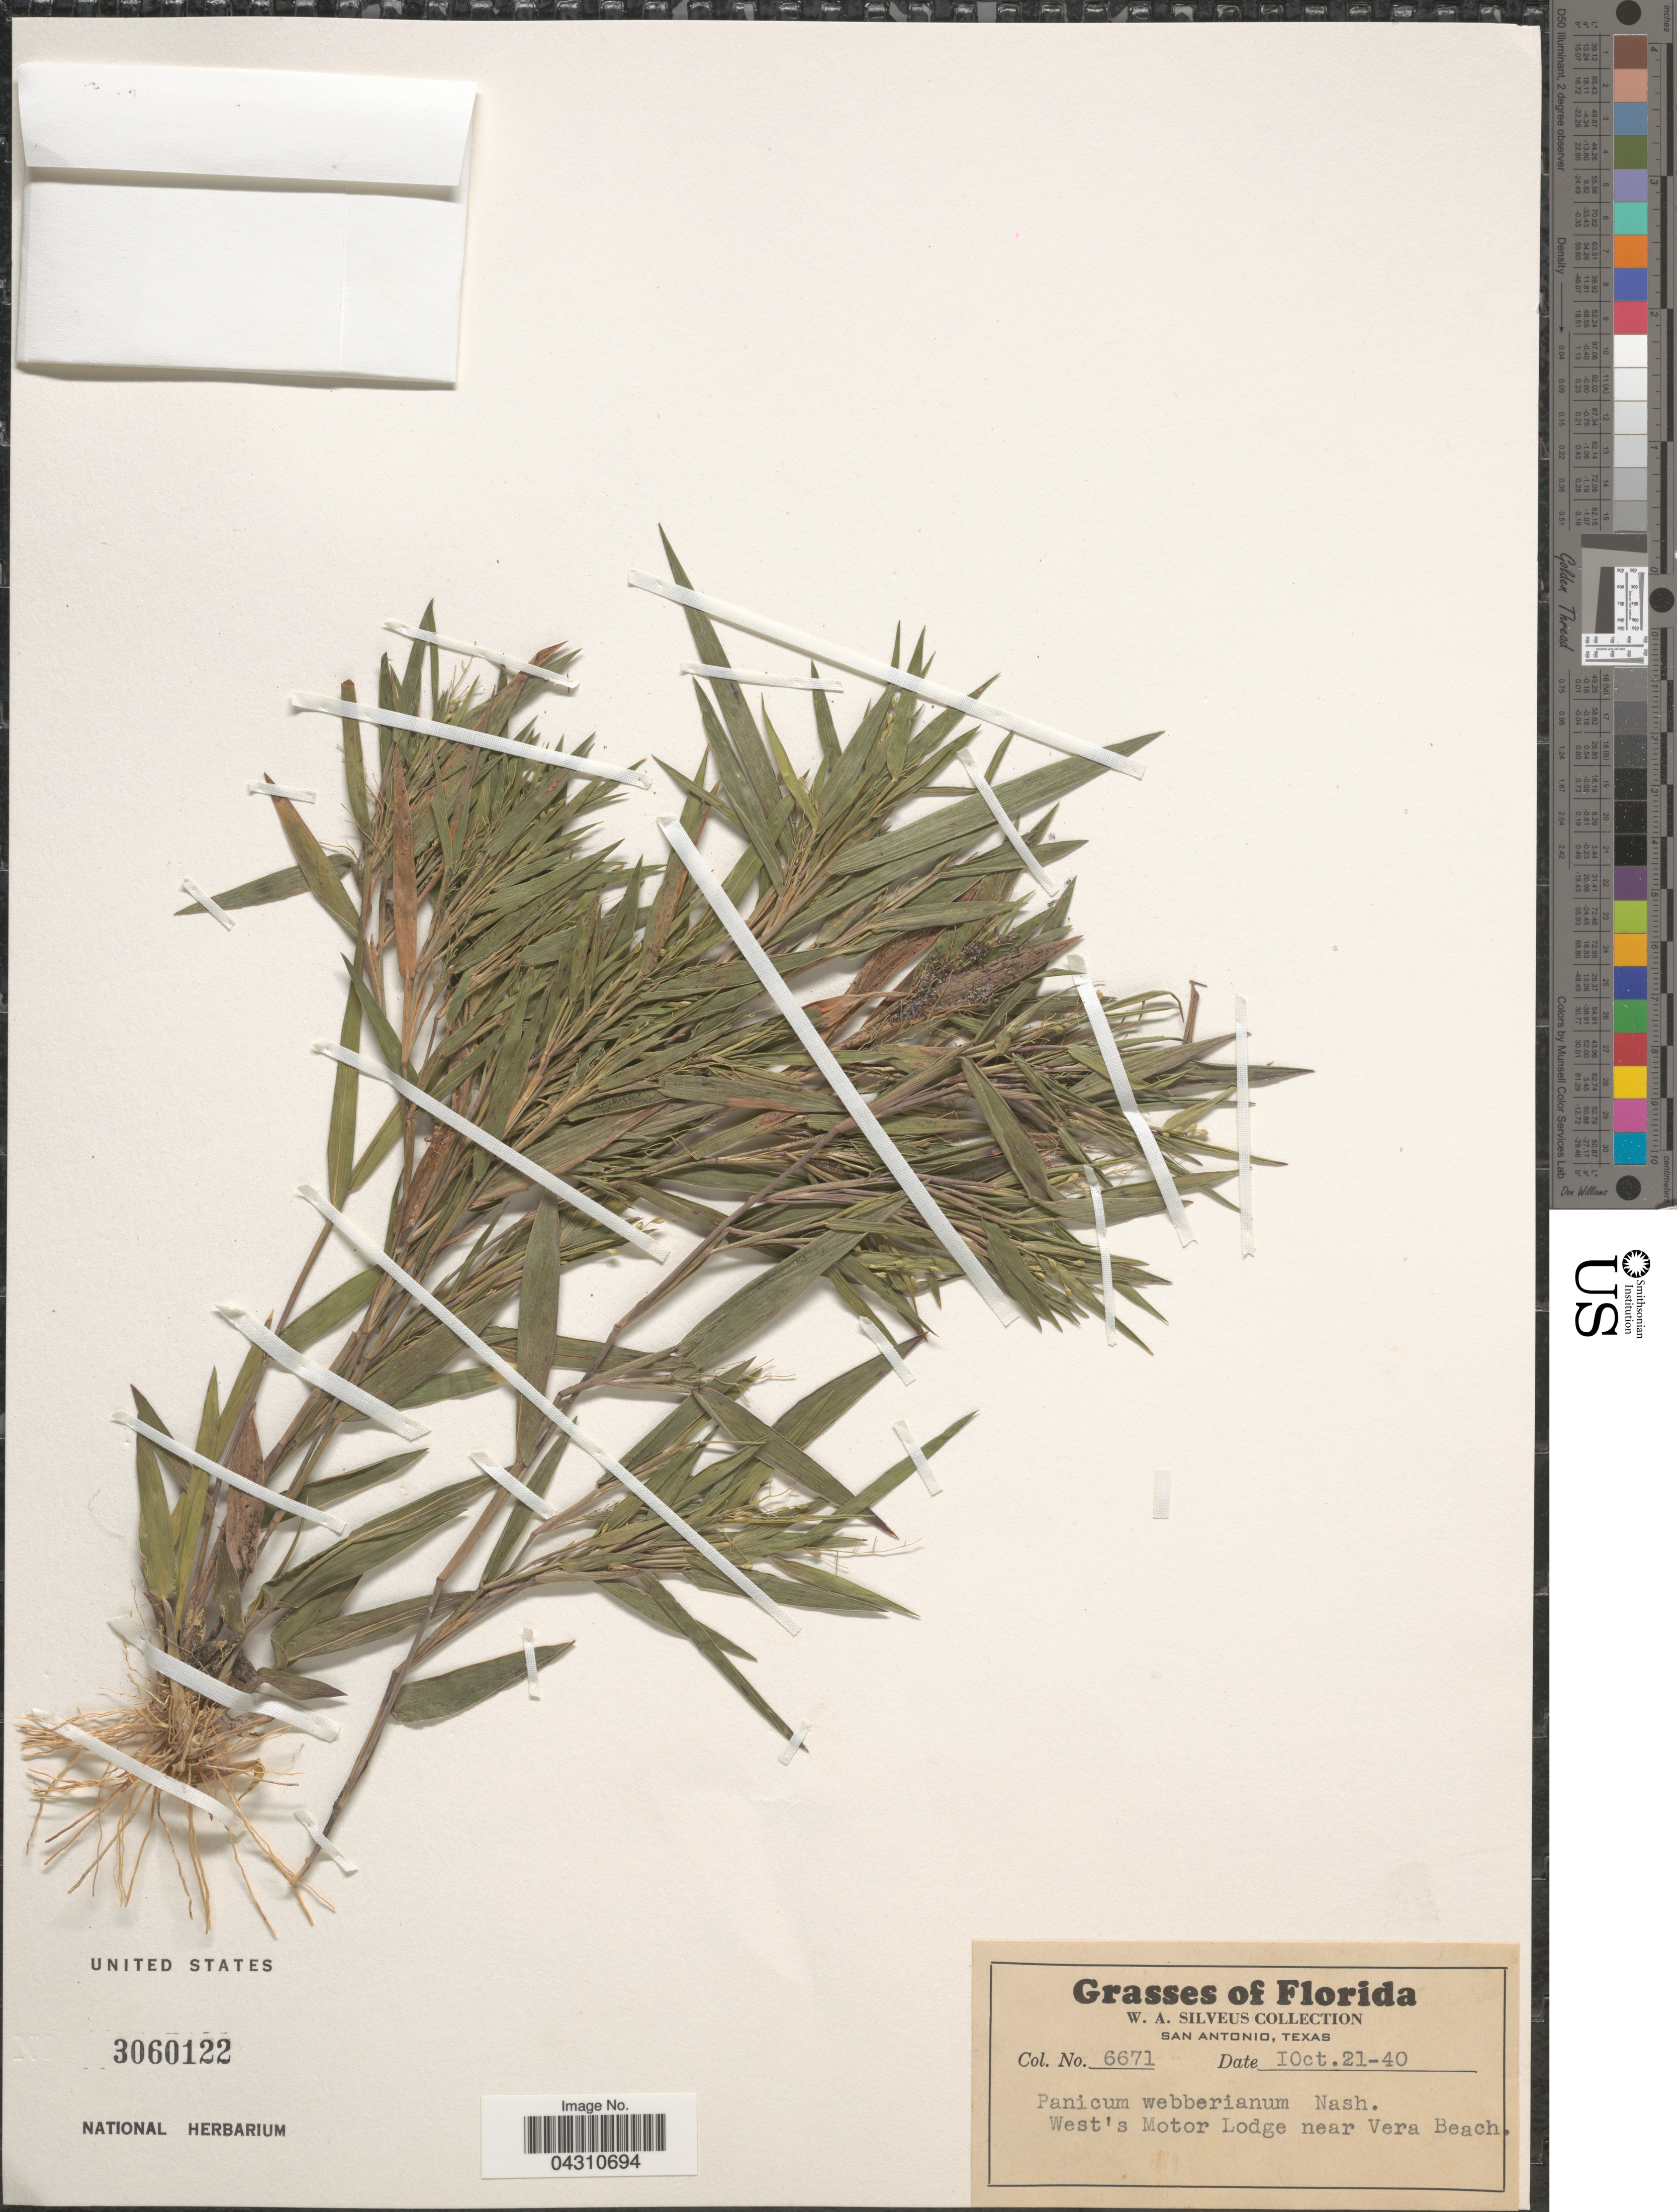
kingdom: Plantae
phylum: Tracheophyta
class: Liliopsida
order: Poales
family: Poaceae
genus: Dichanthelium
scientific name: Dichanthelium portoricense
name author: (Desv. ex Ham.) B.F. Hansen & Wunderlin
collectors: W. Silveus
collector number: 6671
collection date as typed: Transcribed d/m/y: 21/10/40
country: United States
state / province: Florida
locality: West's Motor Lodge near Vera Beach.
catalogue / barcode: US 3060122